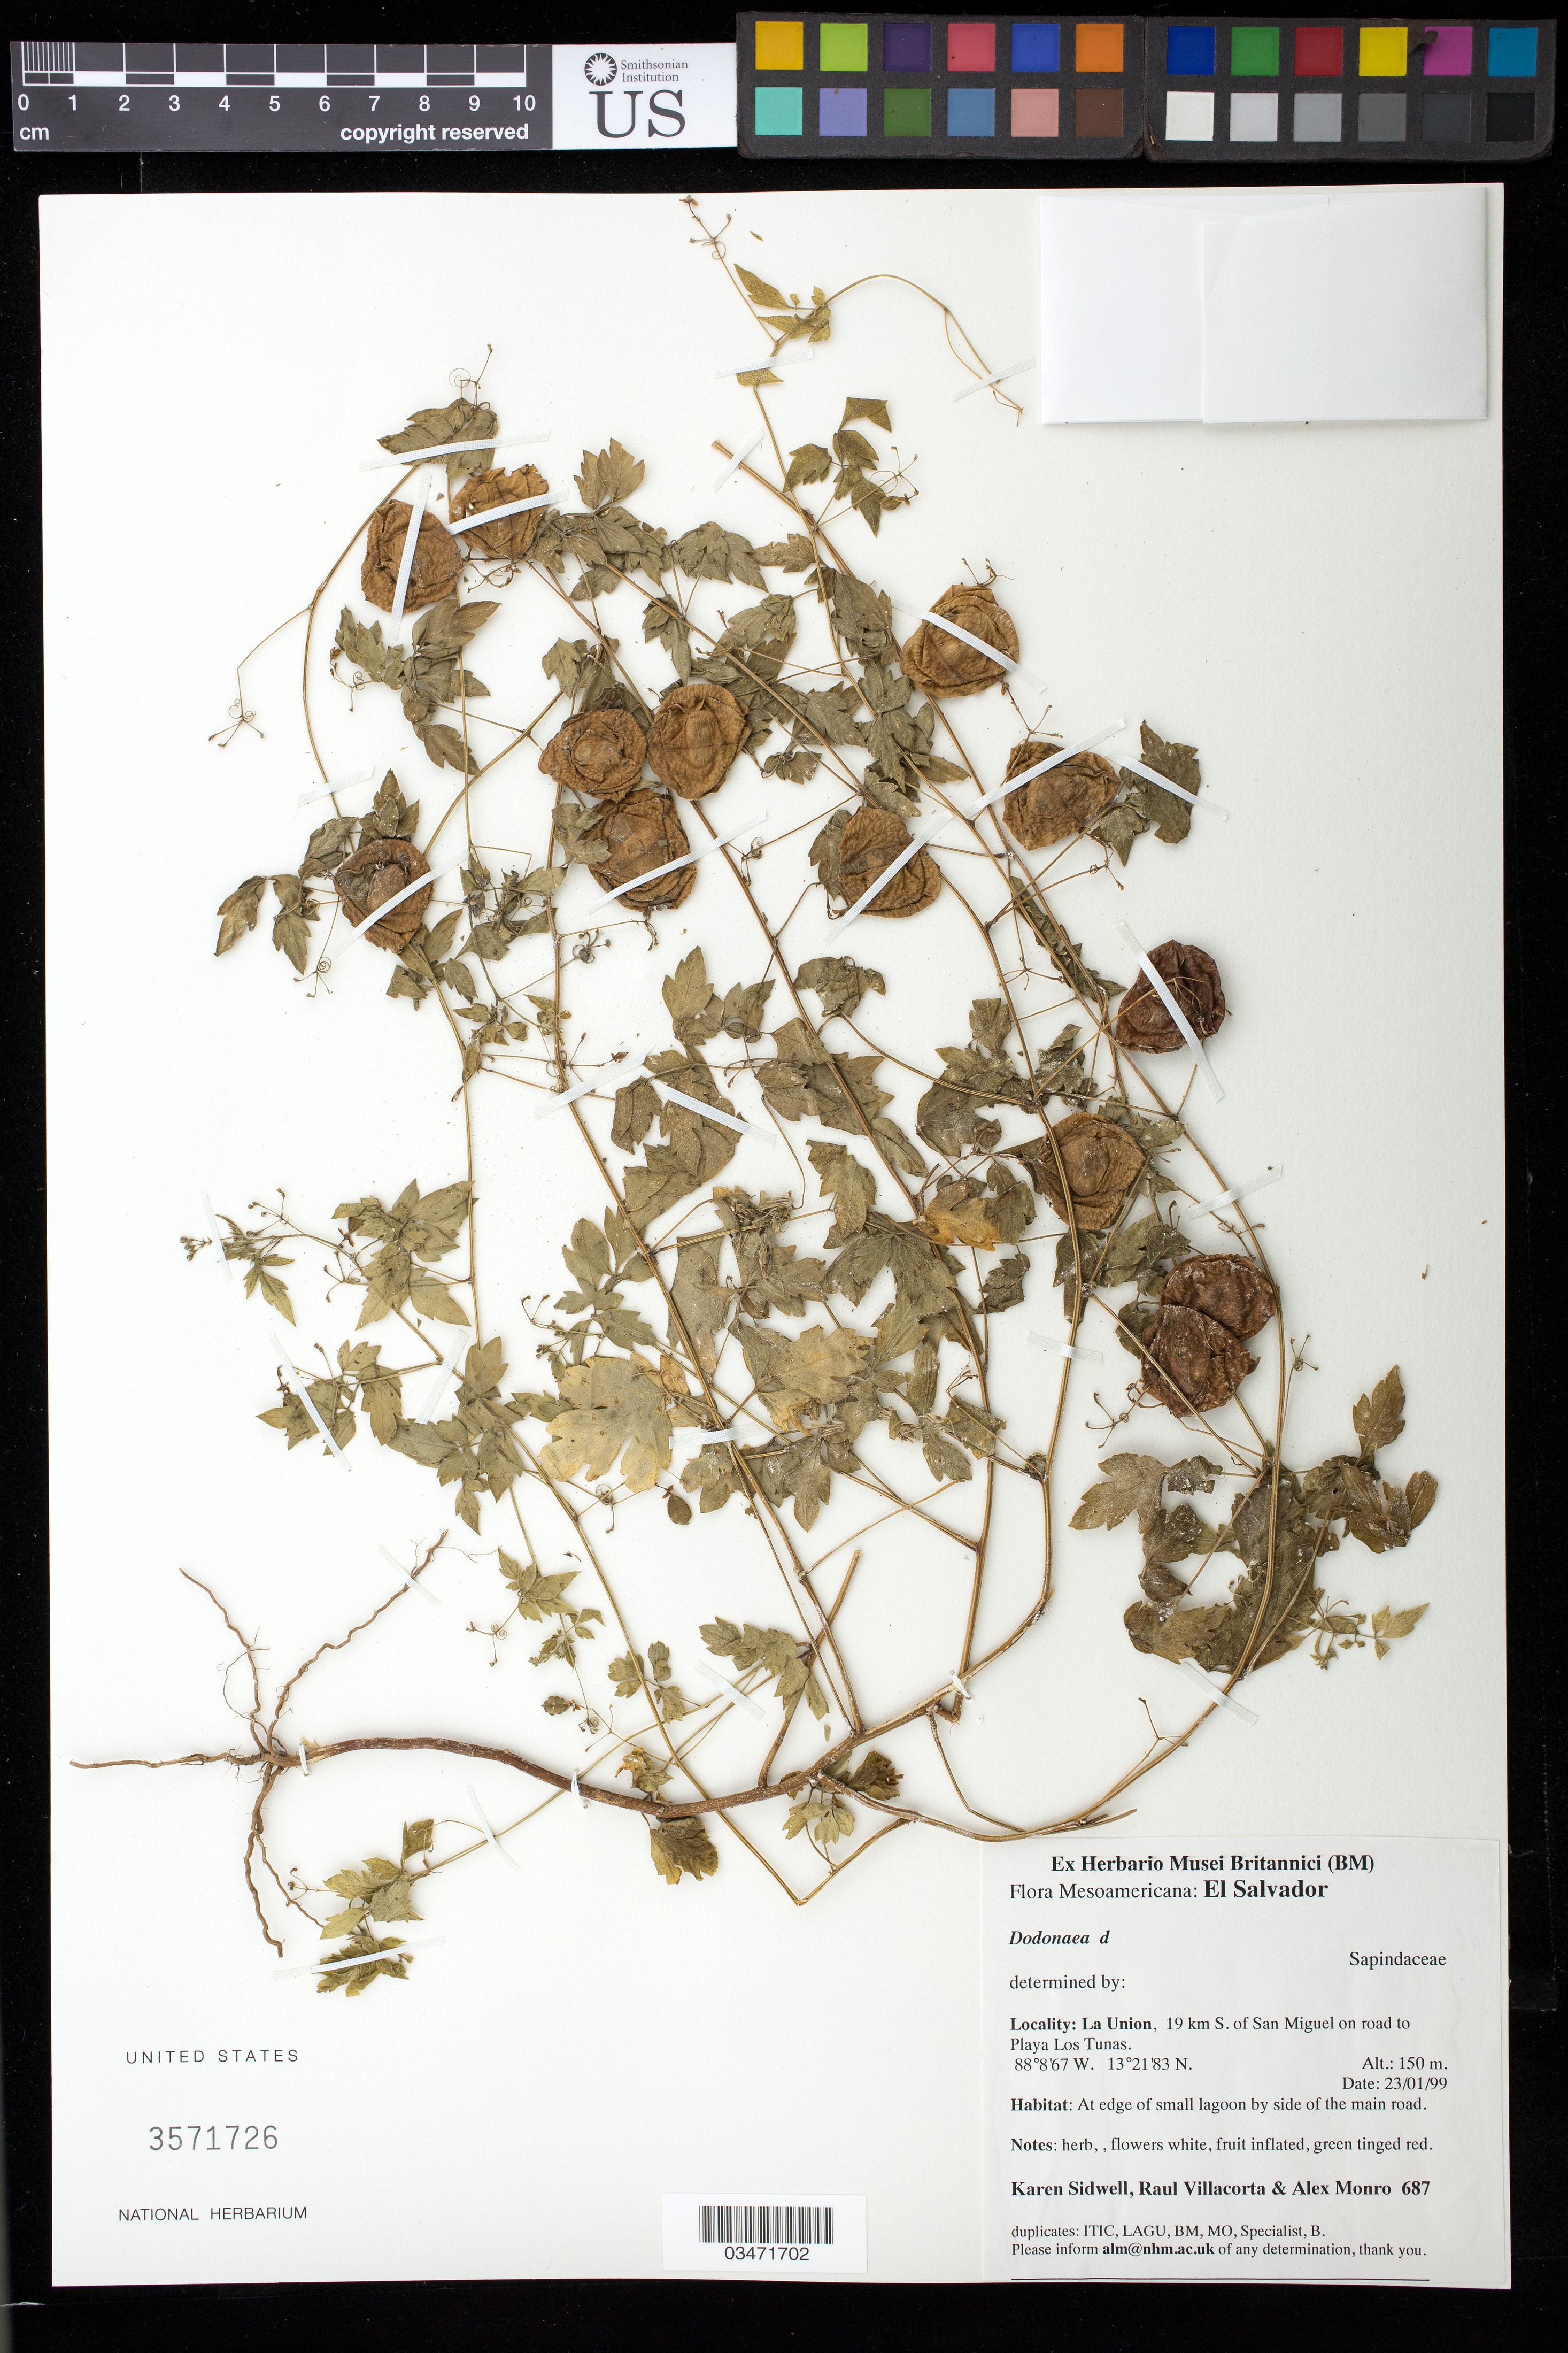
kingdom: Plantae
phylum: Tracheophyta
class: Magnoliopsida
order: Sapindales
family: Sapindaceae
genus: Dodonaea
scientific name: Dodonaea sp.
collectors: K. Sidwell, R. Villacorta & A. K. Monro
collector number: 687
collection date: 1999-01-23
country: El Salvador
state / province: La Unión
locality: San ;Miguel, 19 km S on road to Playa Los Tunas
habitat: At edge of small lagoon by side of the main road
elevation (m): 150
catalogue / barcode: US 3571726